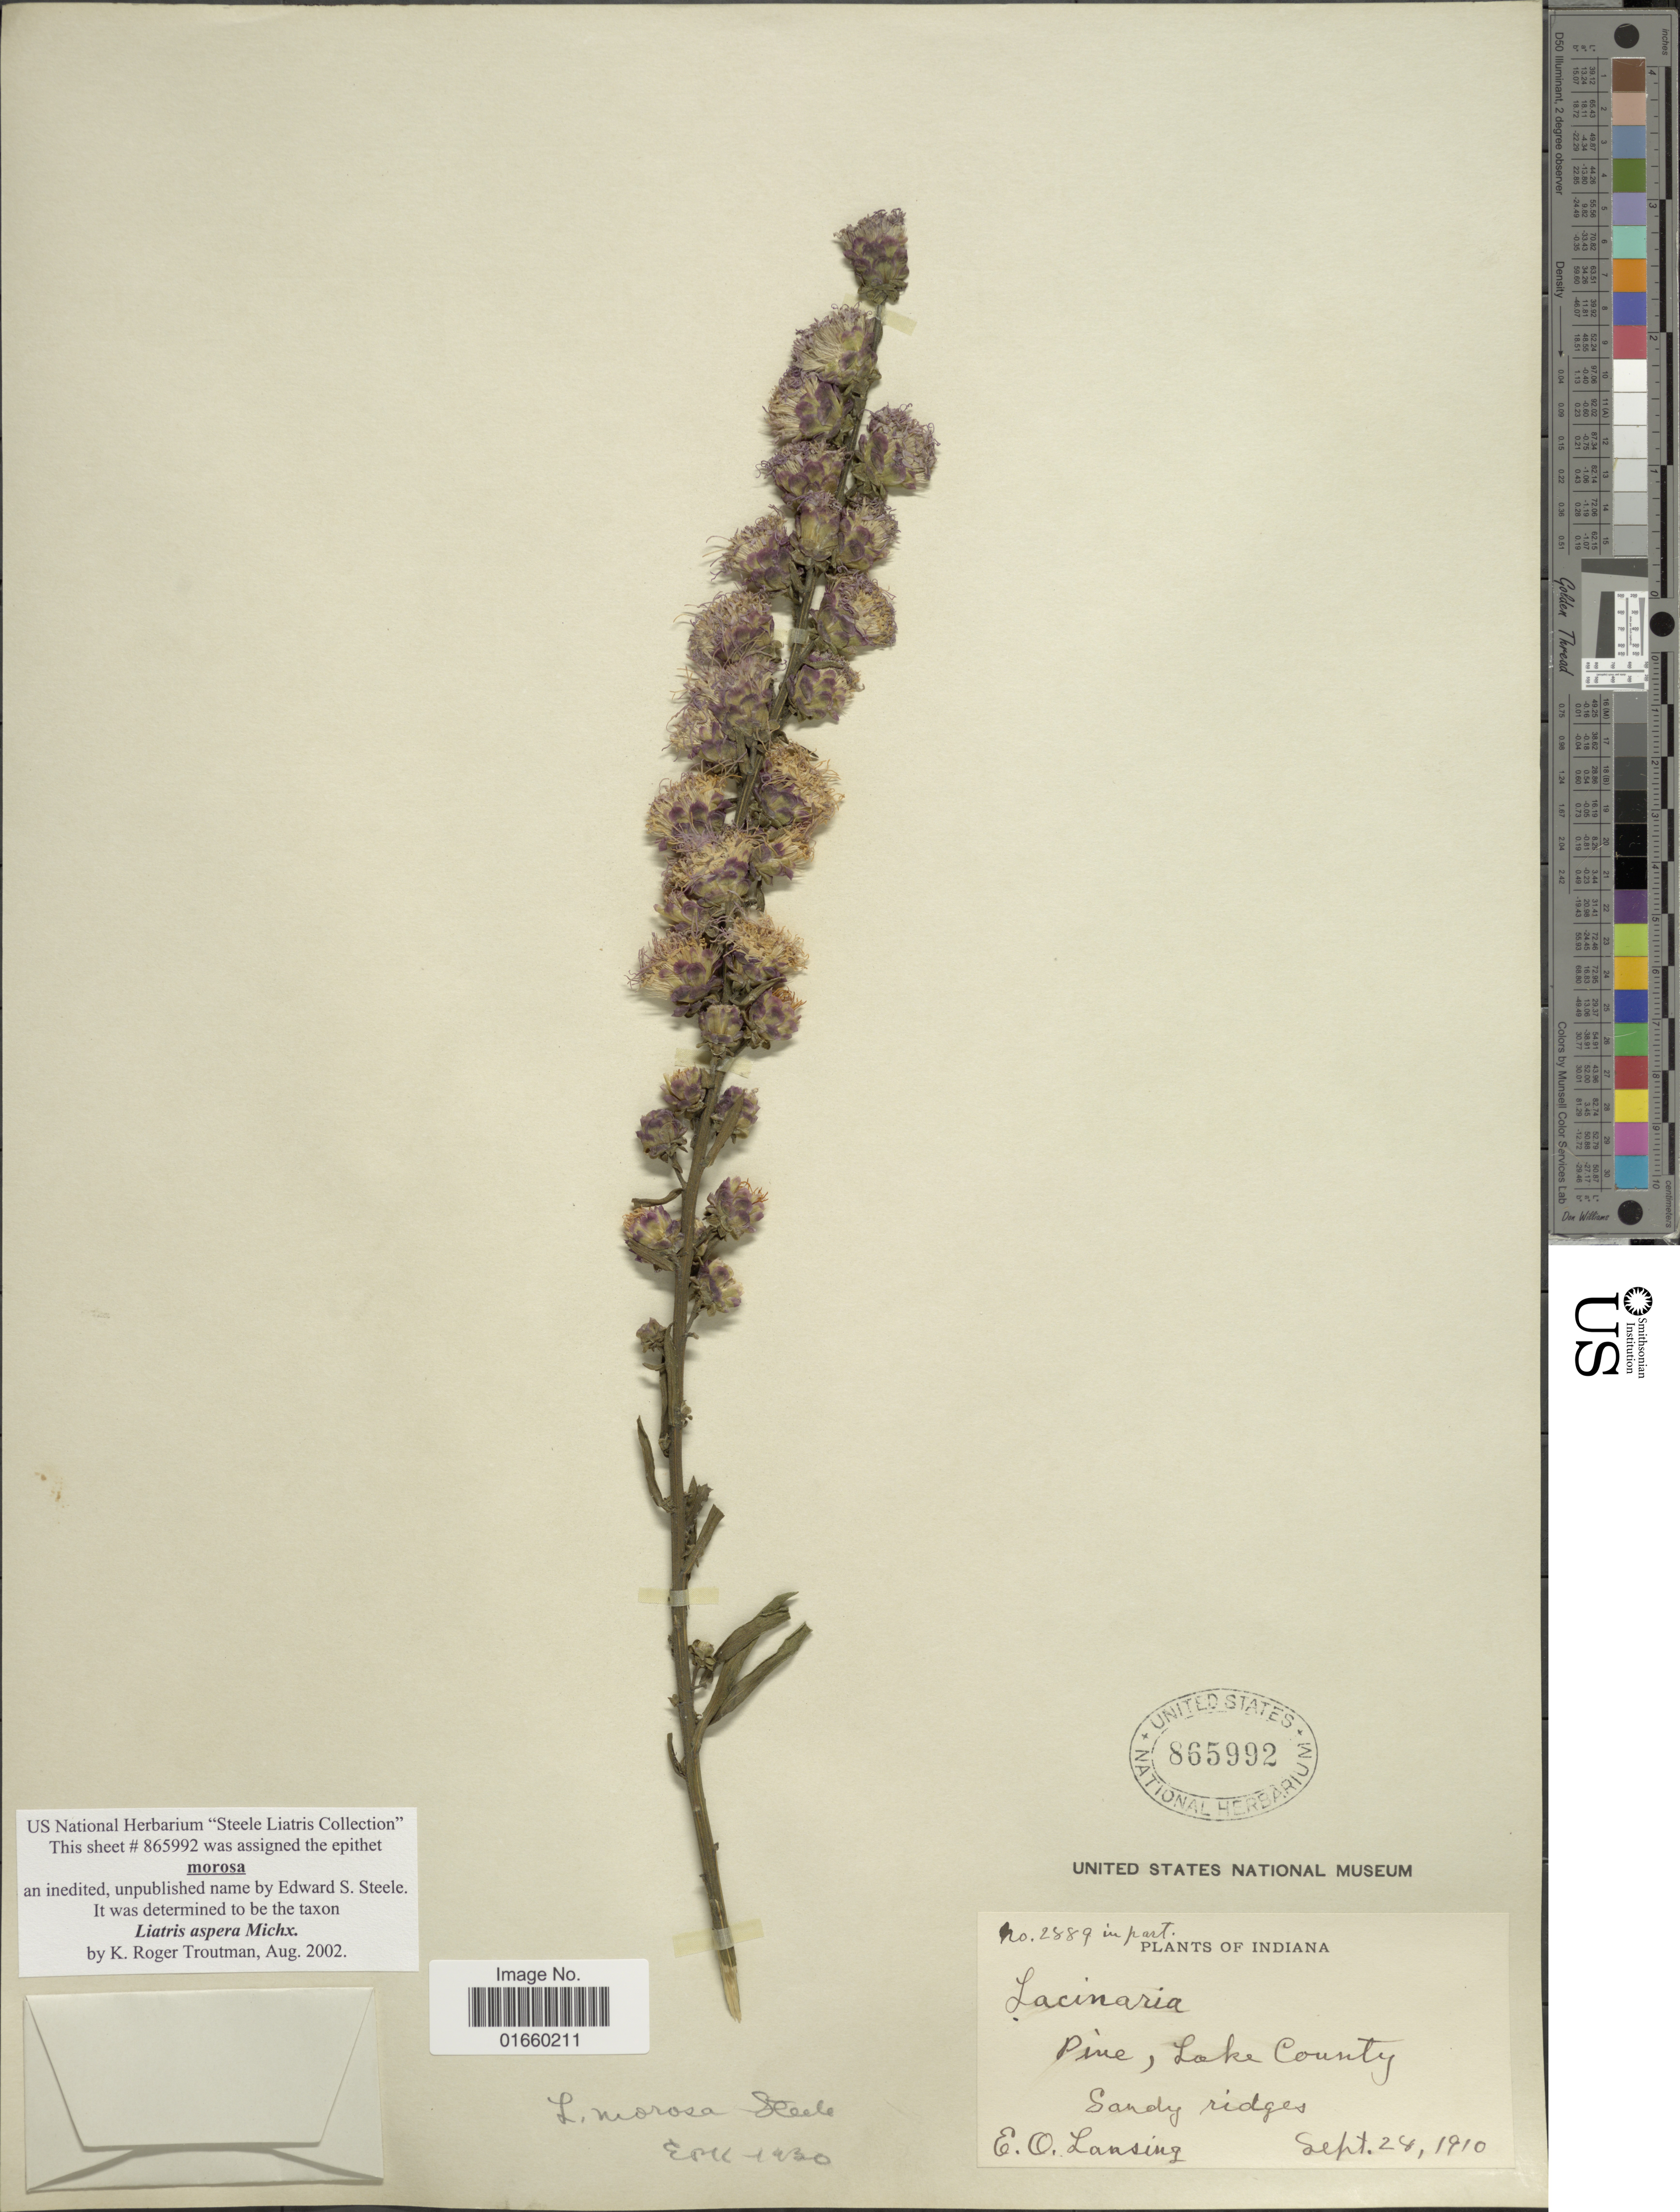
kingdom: Plantae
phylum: Tracheophyta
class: Magnoliopsida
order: Asterales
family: Asteraceae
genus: Liatris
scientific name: Liatris aspera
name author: Michx.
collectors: O. Lansing Jr.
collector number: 2889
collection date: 1910-09-24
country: United States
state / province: Indiana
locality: Pine, Lake County, Sandy ridges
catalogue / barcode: US 865992